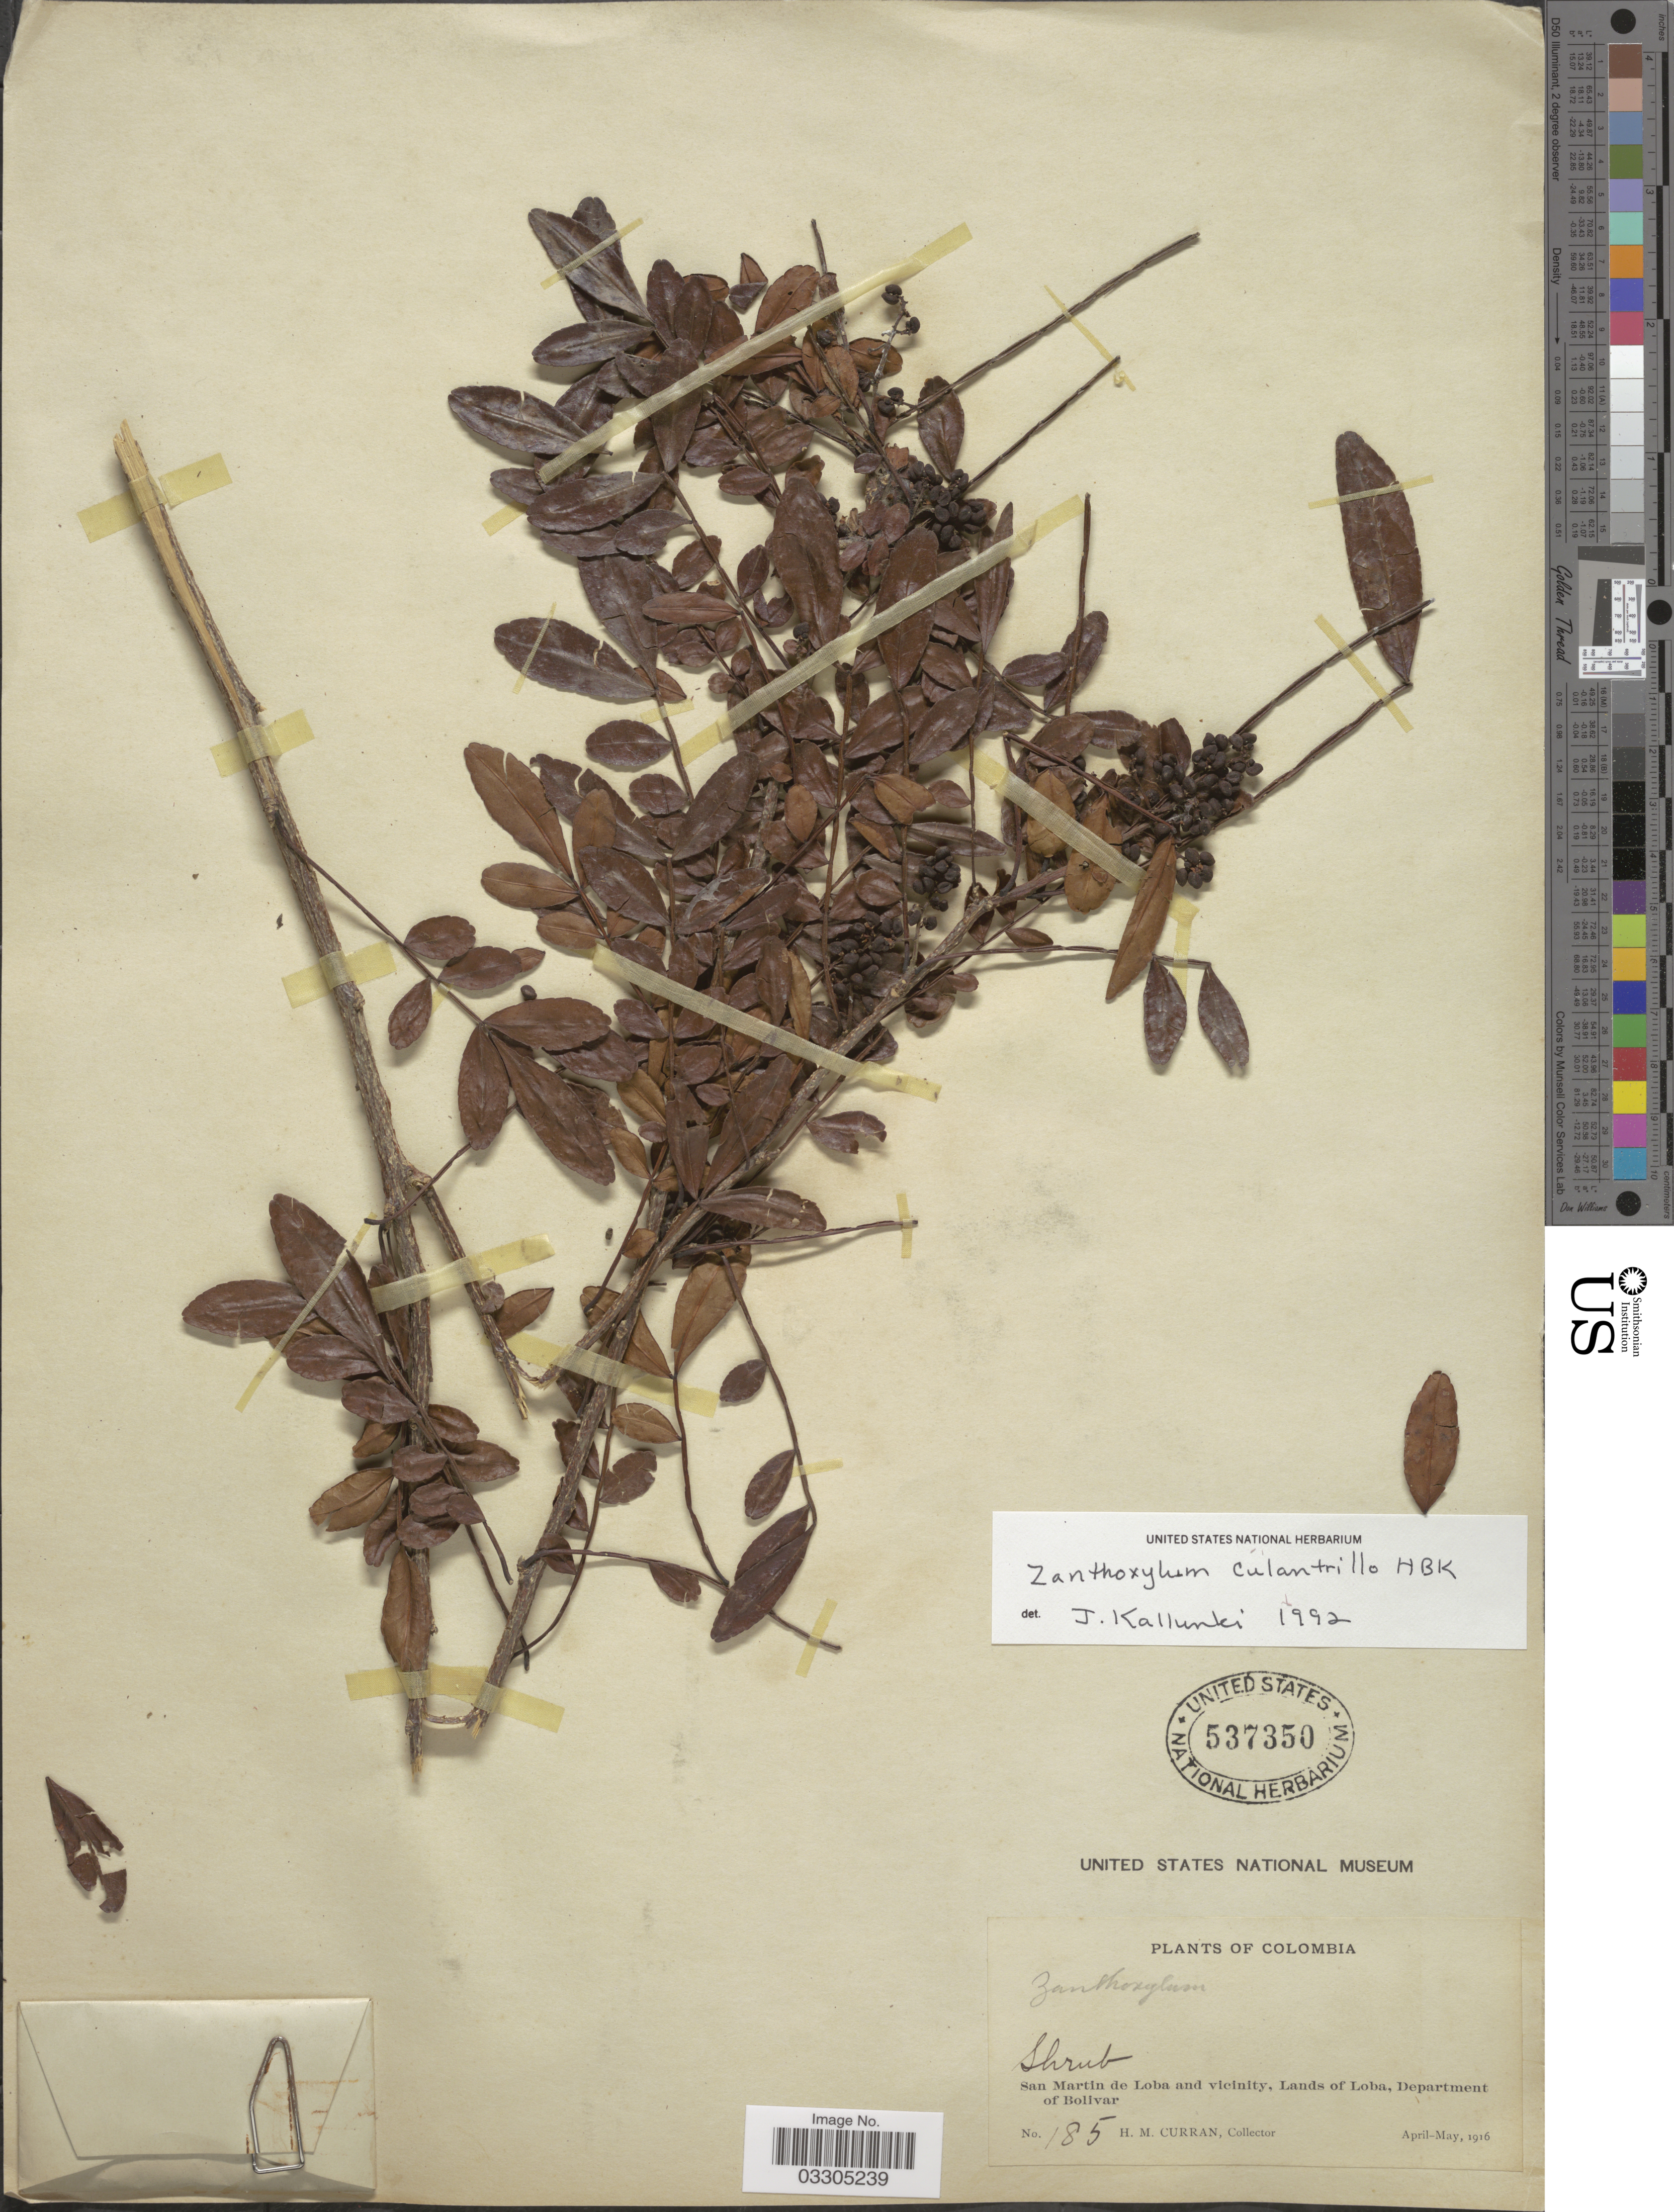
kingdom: Plantae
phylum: Tracheophyta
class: Magnoliopsida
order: Sapindales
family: Rutaceae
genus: Zanthoxylum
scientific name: Zanthoxylum palustre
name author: Londoño-Ech. & Reynel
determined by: Londoño-Echeverri, Y.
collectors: H. M. Curran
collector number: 185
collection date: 1916-04/1916-05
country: Colombia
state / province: Bolívar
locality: San Martin de Loba and vicinity, Lands of Loba, Department of Bolivar.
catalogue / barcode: US 537350